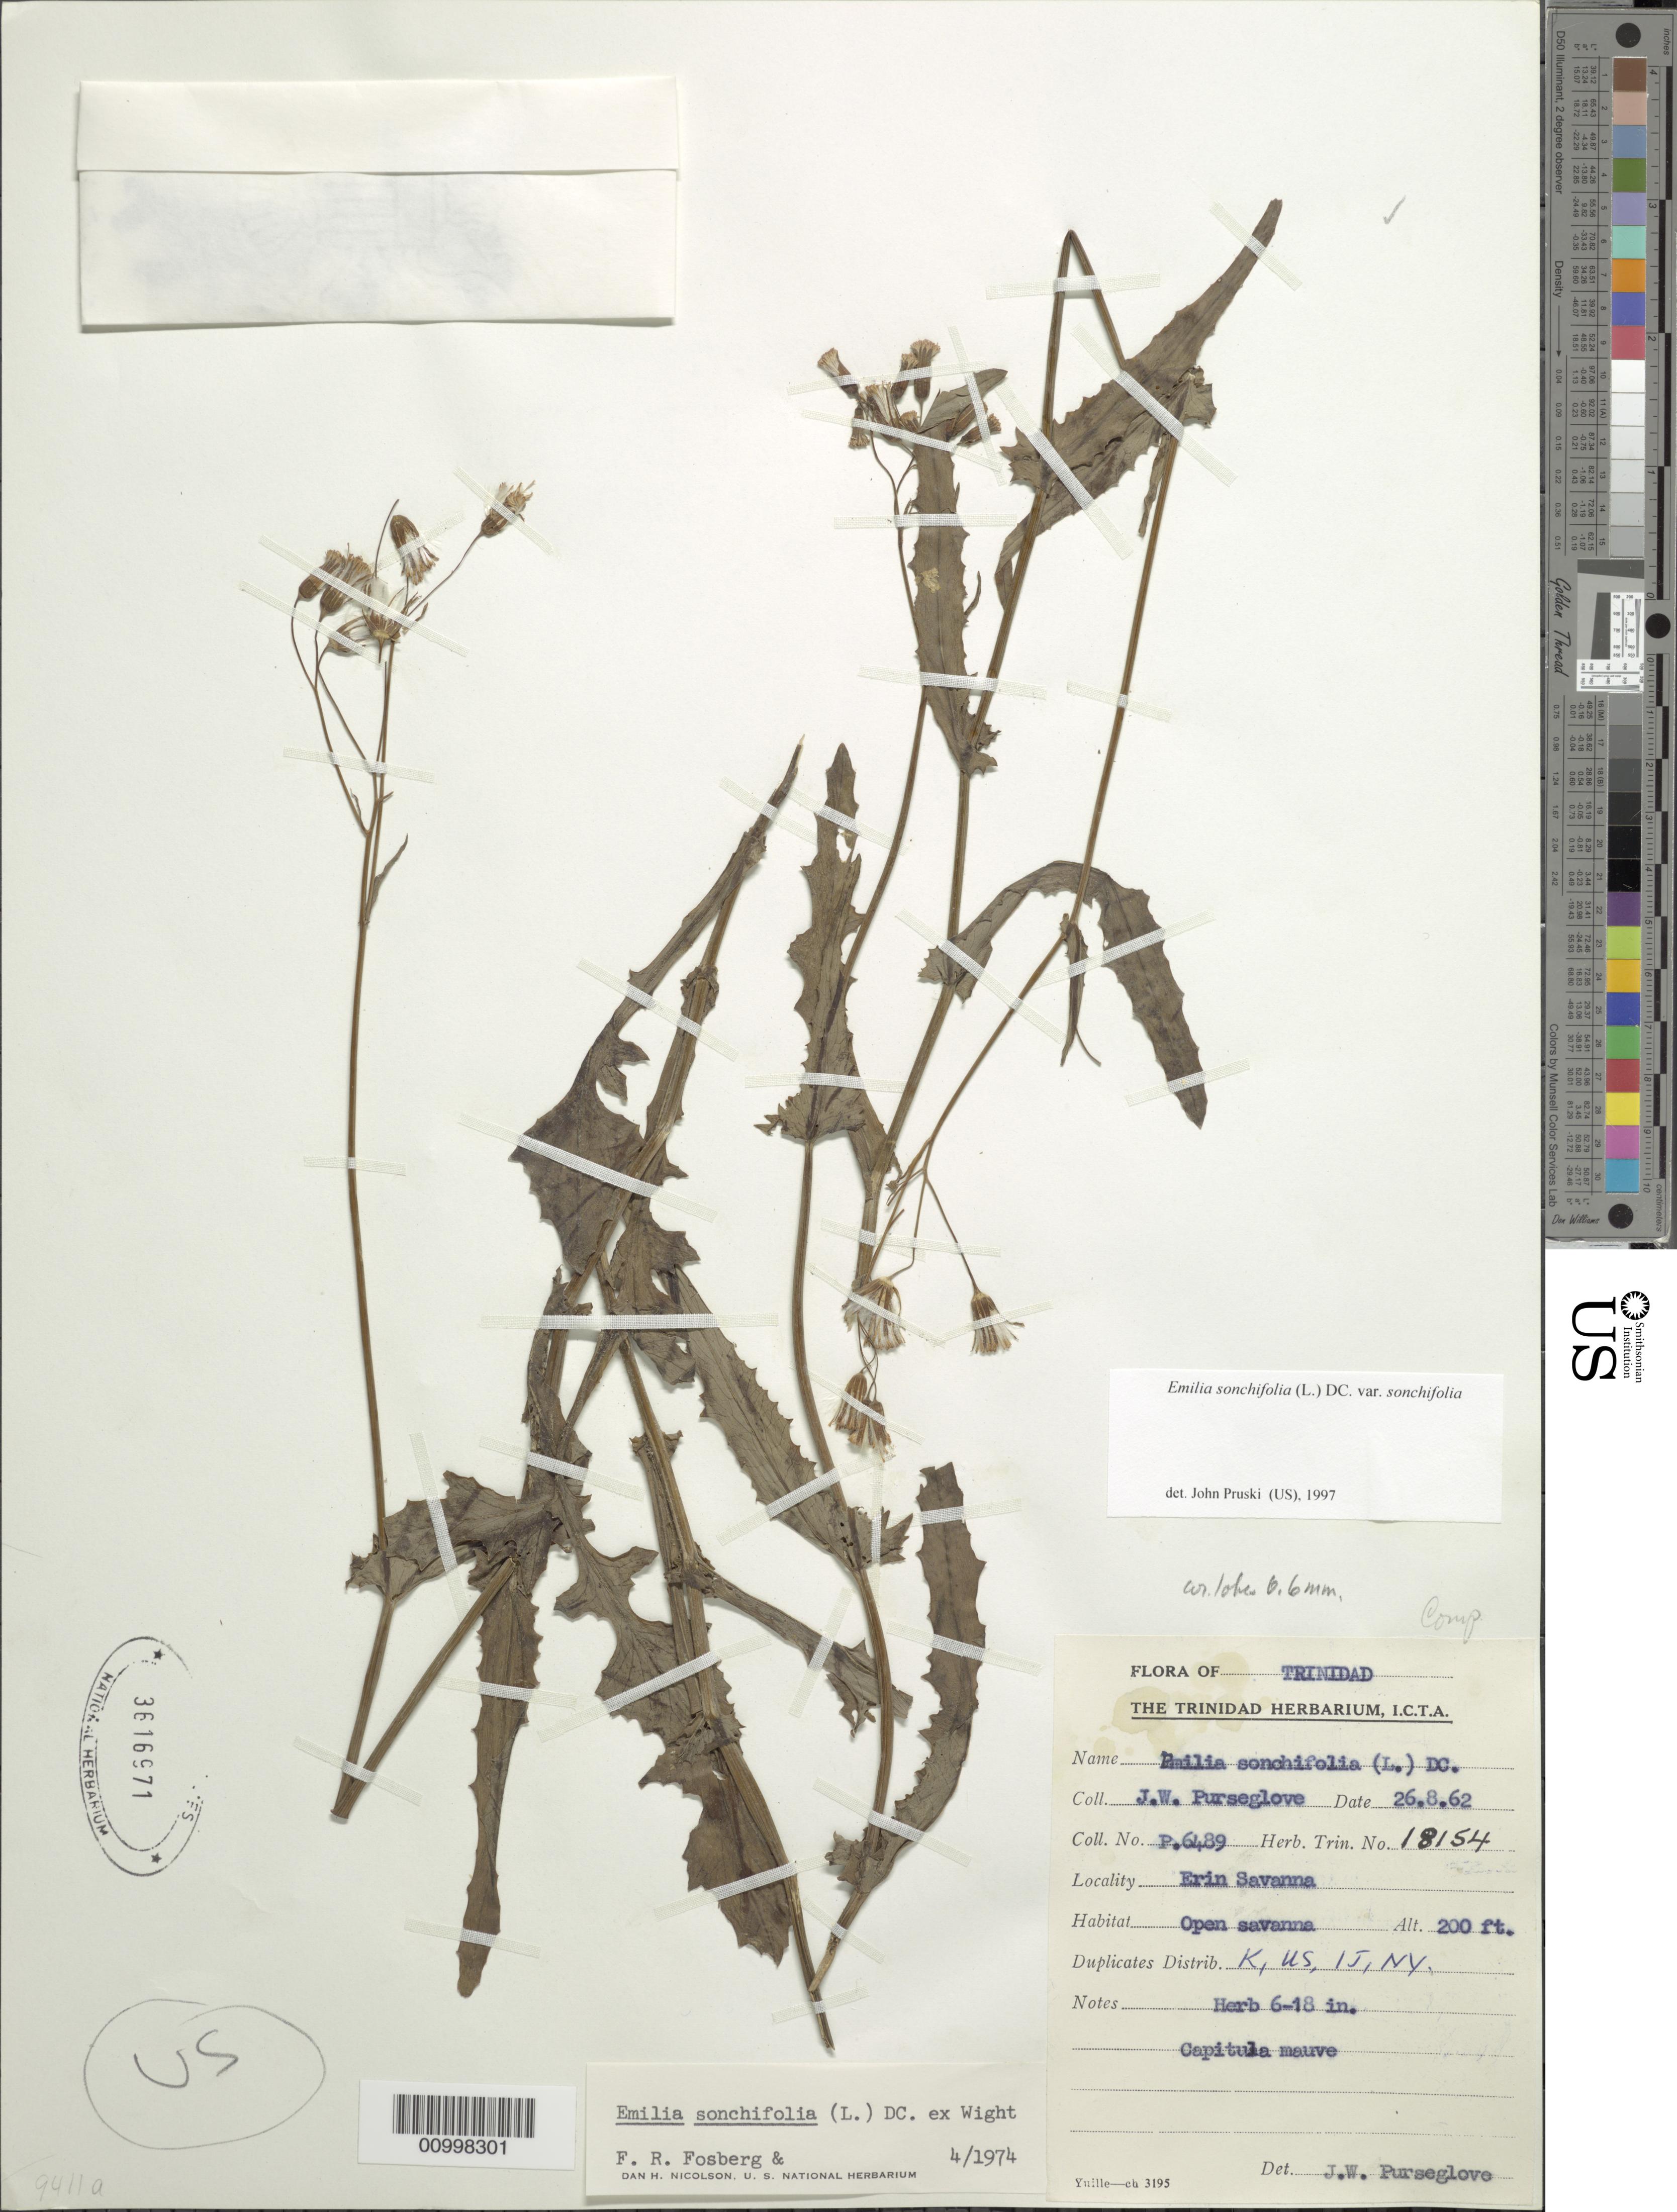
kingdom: Plantae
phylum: Tracheophyta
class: Magnoliopsida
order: Asterales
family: Asteraceae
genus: Emilia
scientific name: Emilia sonchifolia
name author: (L.) DC.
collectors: J. Purseglove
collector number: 6489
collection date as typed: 26 Aug 1962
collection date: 1962-08-26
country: Trinidad and Tobago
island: Trinidad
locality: Erin Savanna, open savanna.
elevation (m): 61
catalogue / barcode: US 3616971